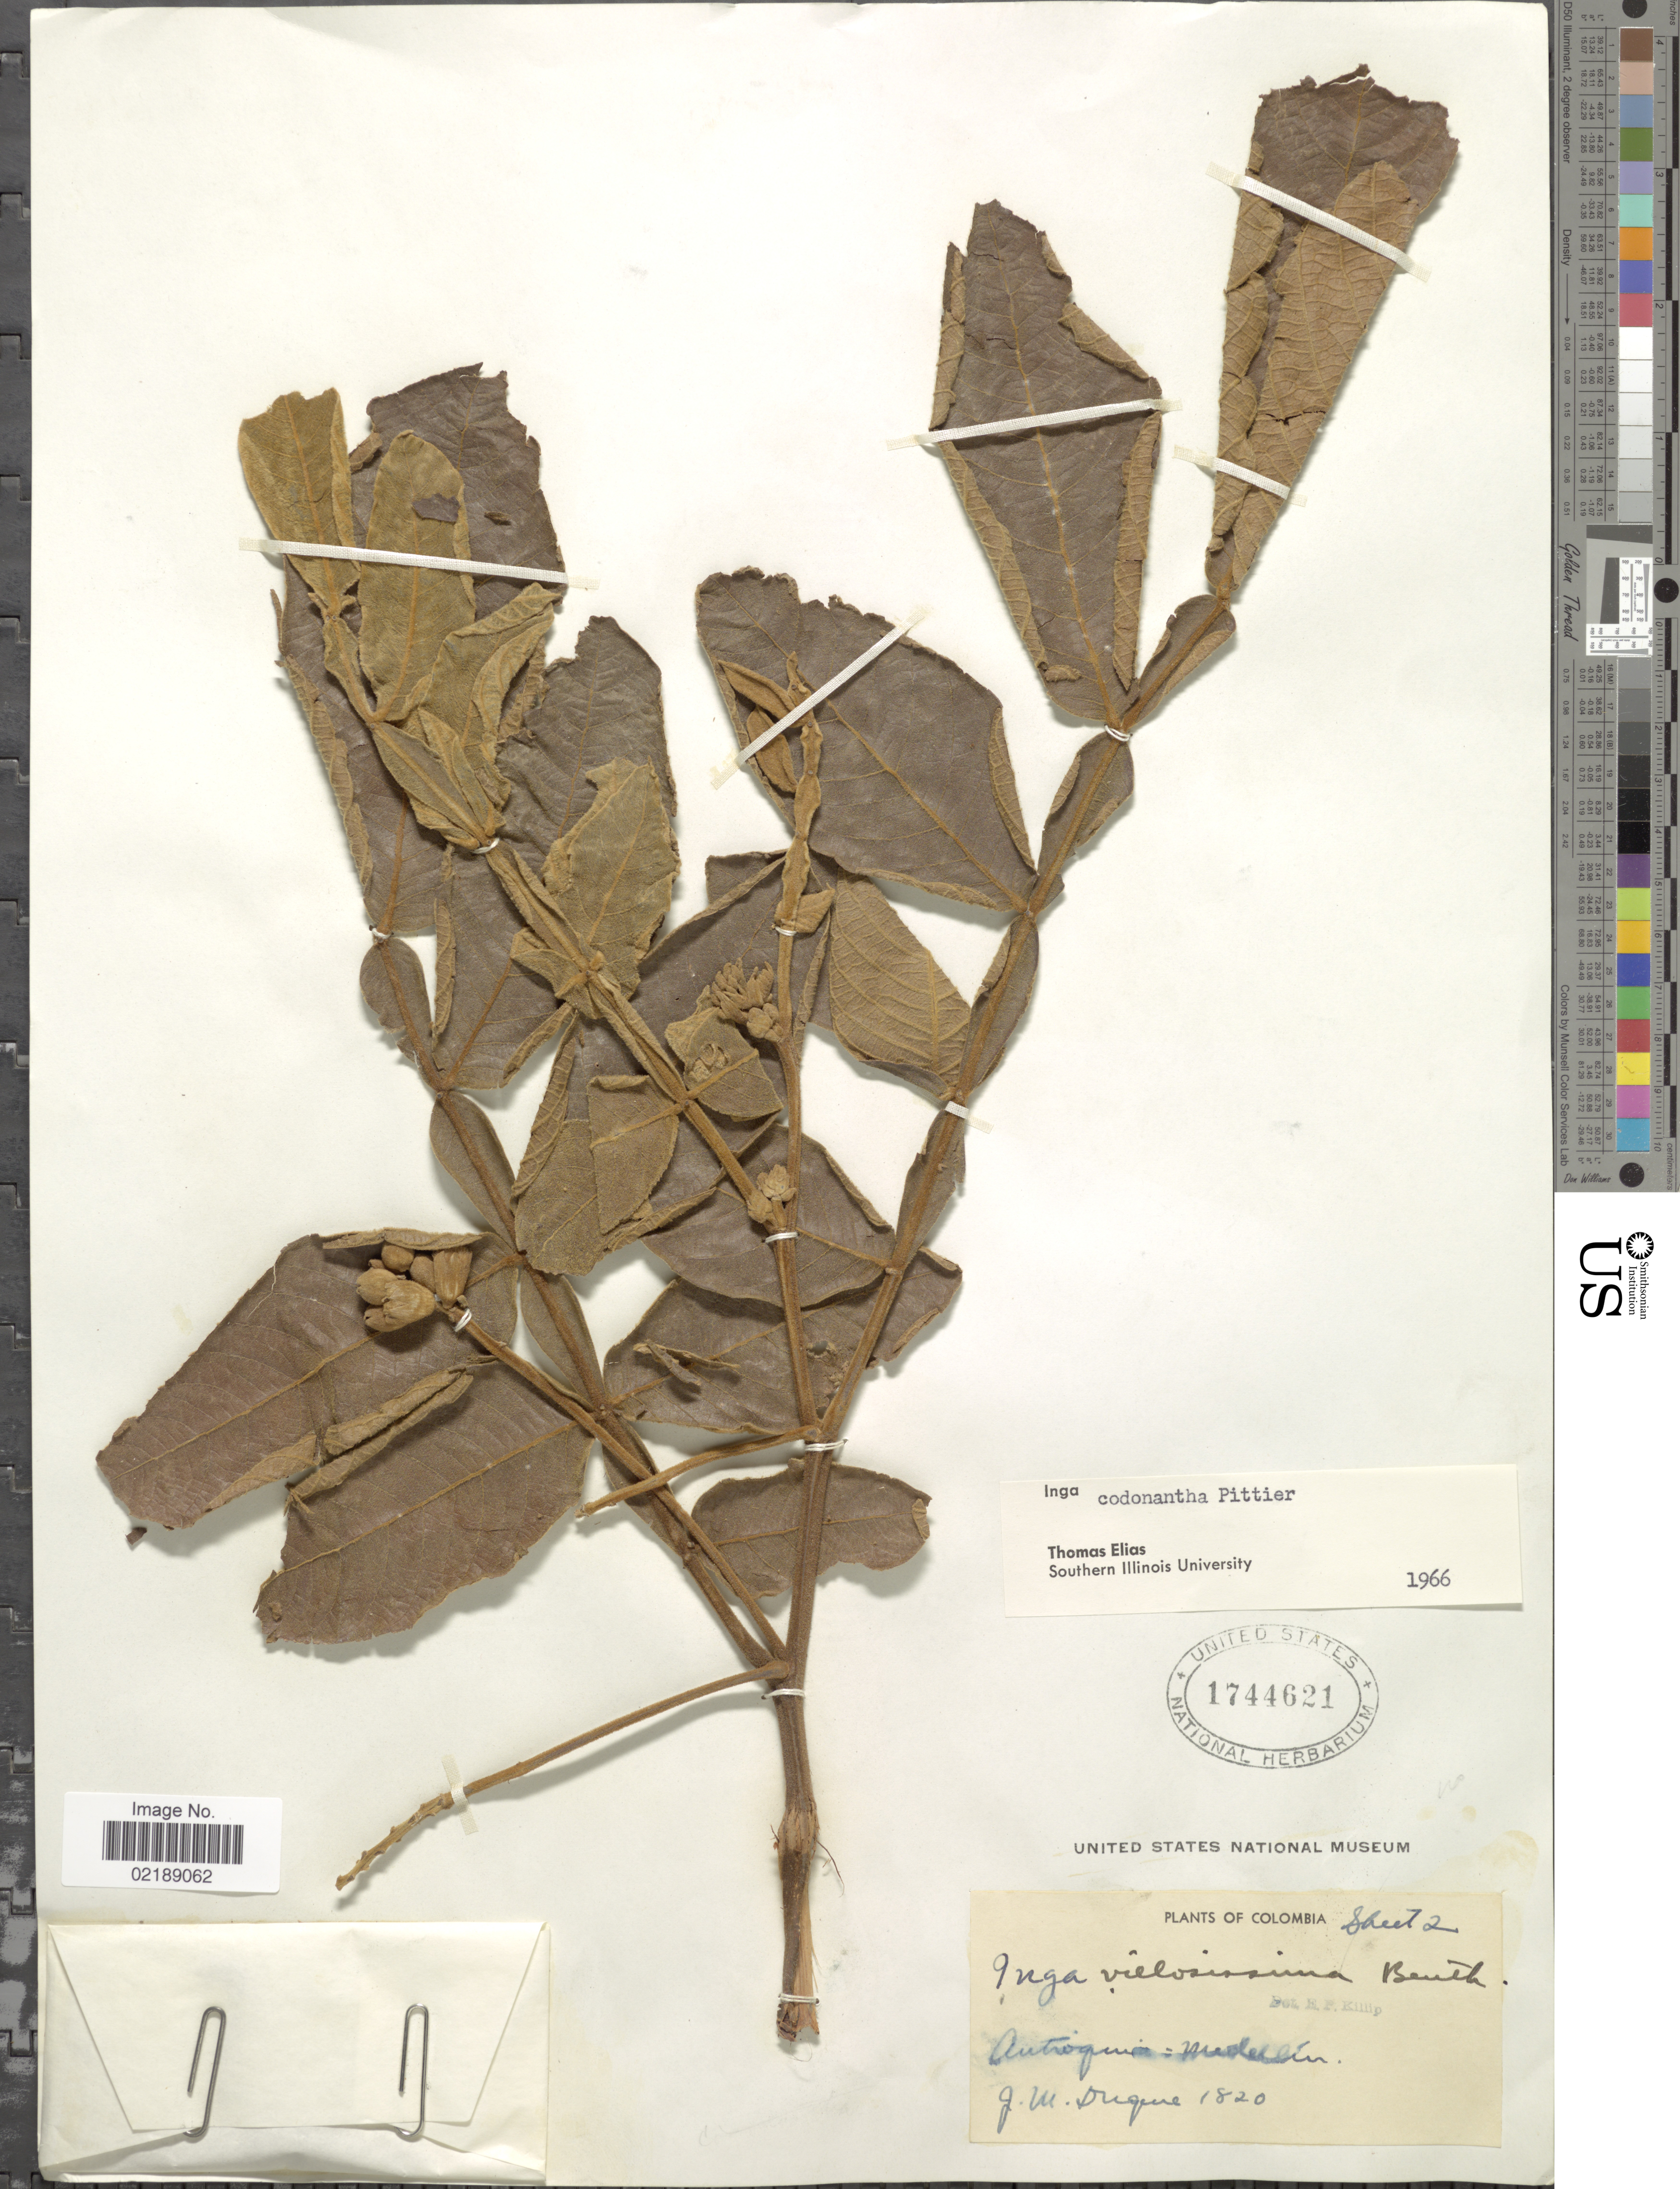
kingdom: Plantae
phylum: Tracheophyta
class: Magnoliopsida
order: Fabales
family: Fabaceae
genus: Inga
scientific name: Inga ornata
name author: Kunth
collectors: J. Duque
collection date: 1820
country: Colombia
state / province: Antioquia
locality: Medellin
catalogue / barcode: US 1744621